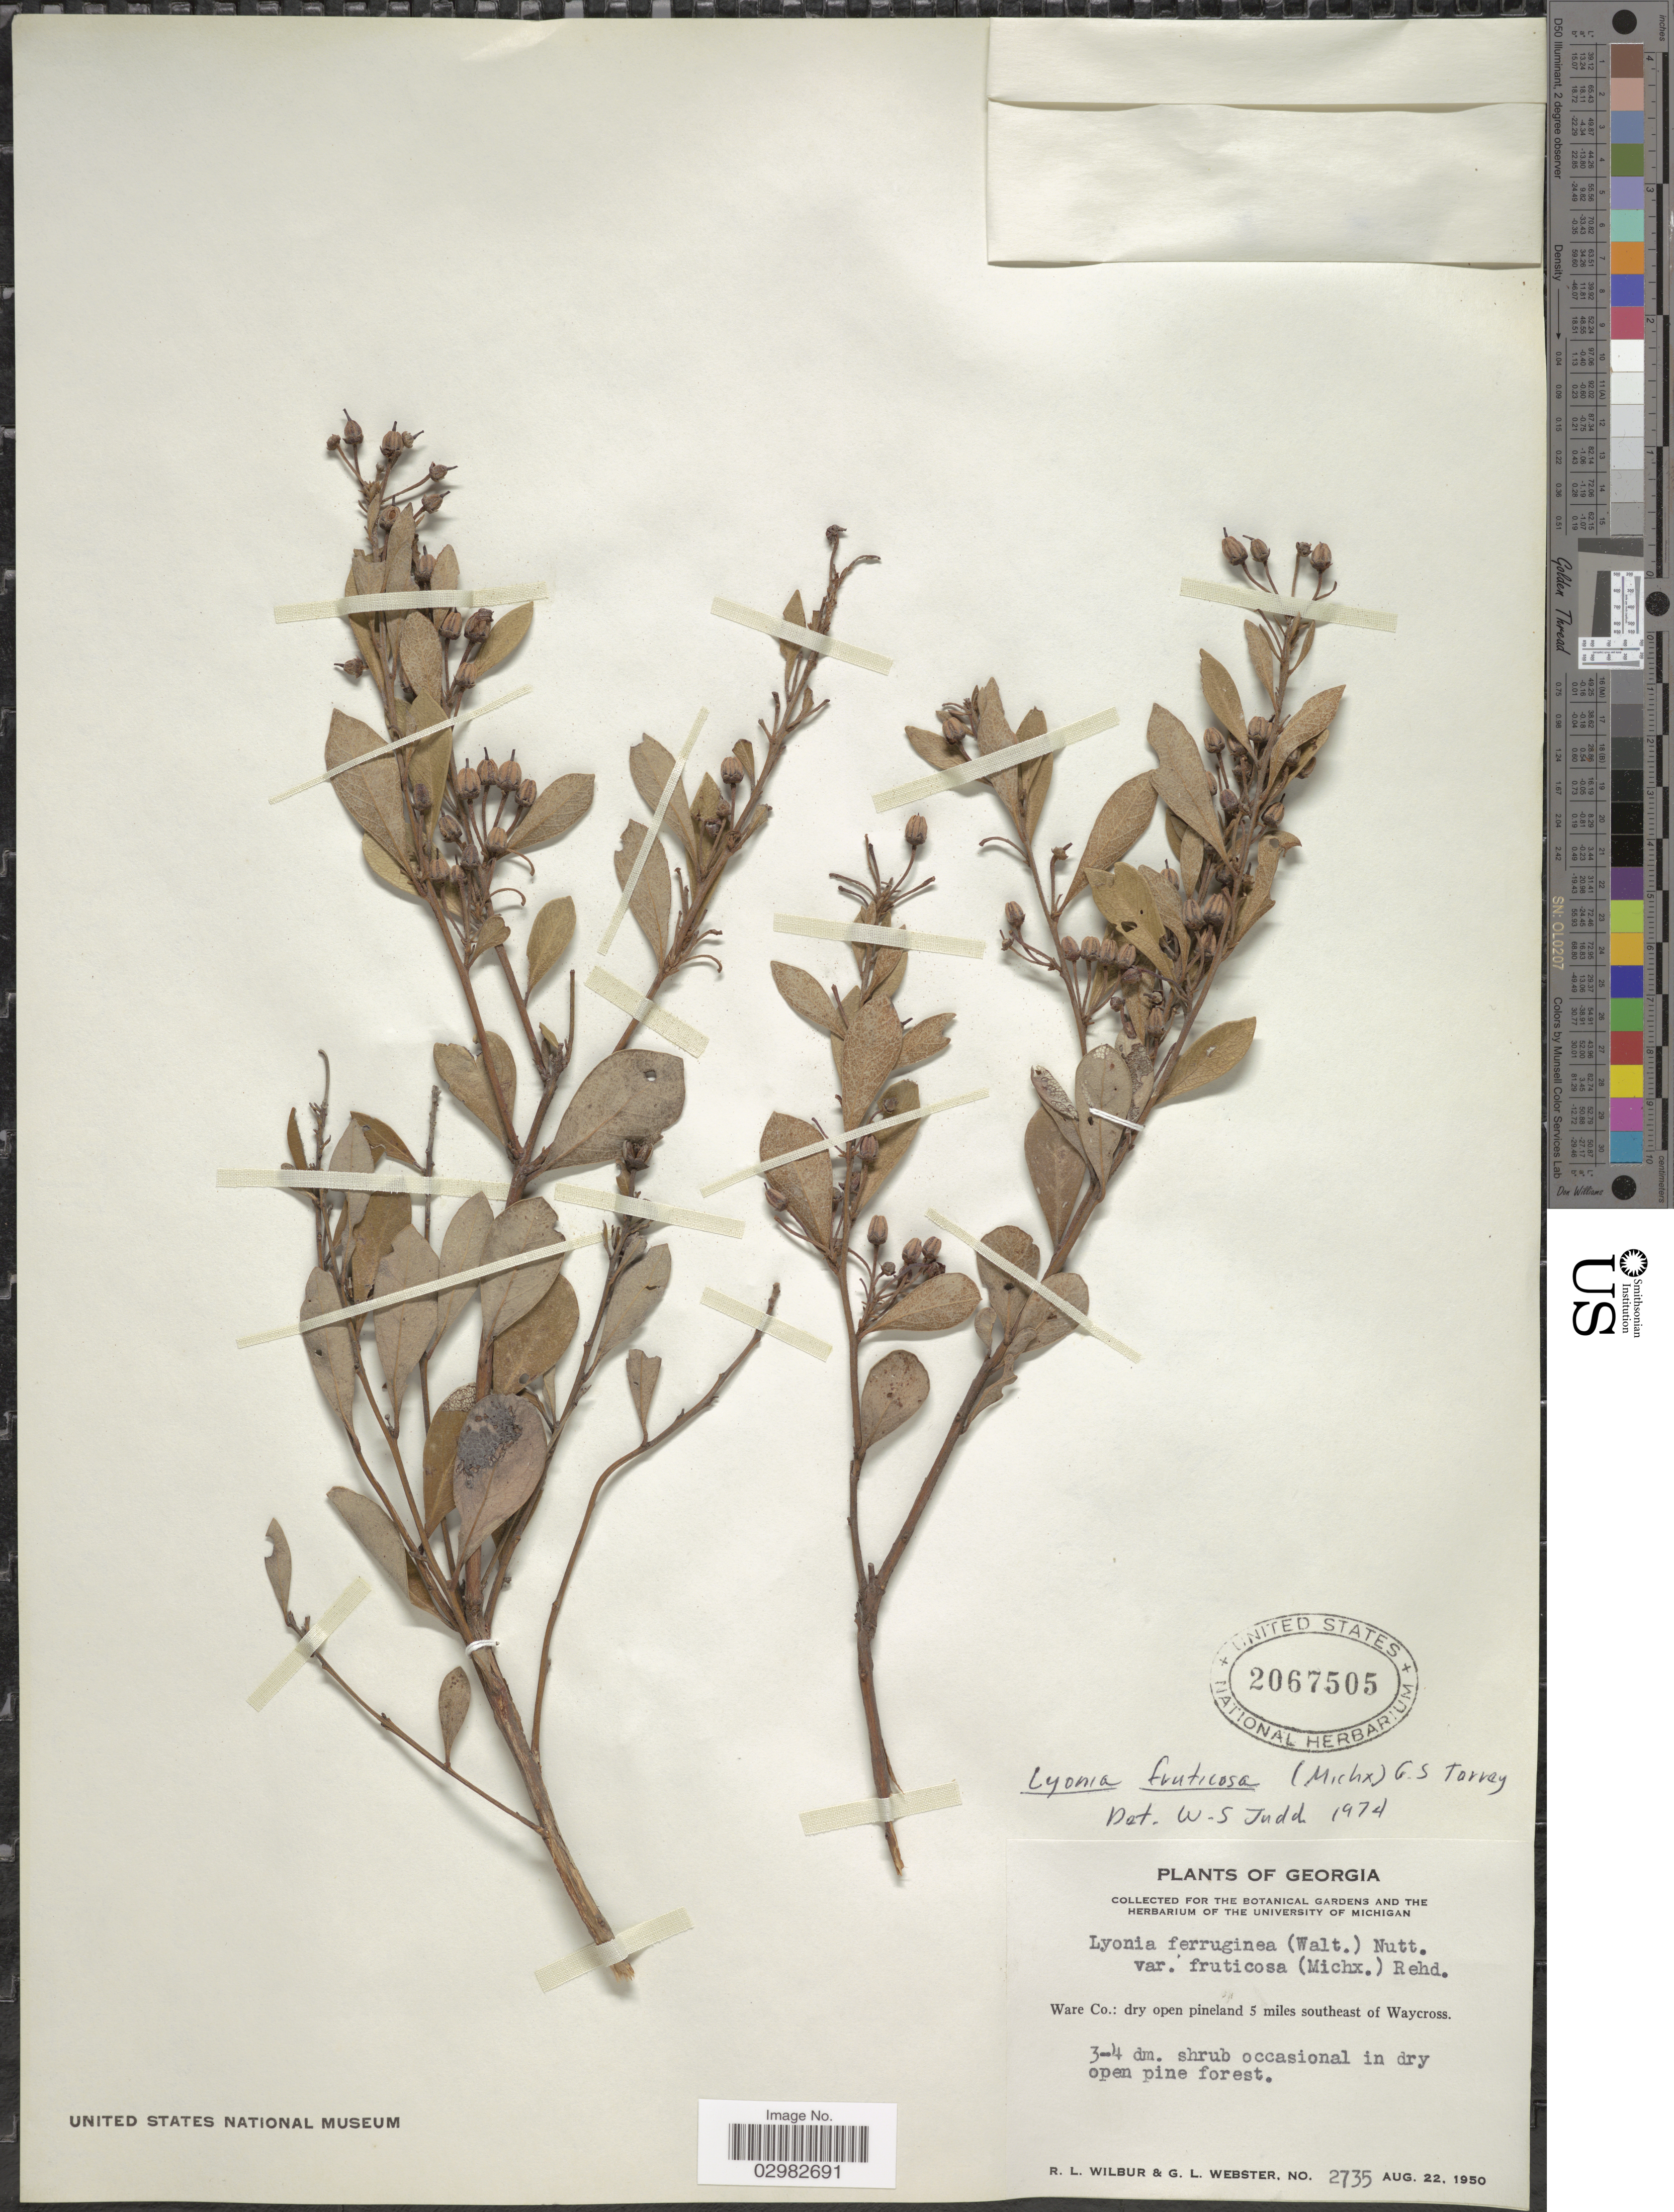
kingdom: Plantae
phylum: Tracheophyta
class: Magnoliopsida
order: Ericales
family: Ericaceae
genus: Lyonia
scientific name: Lyonia fruticosa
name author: (Michx.) G.S. Torr.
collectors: R. L. Wilbur & G. L. Webster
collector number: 2735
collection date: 1950-08-22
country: United States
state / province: Georgia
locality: Ware Co., dry open pineland 5 miles southeast of Waycross.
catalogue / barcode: US 2067505